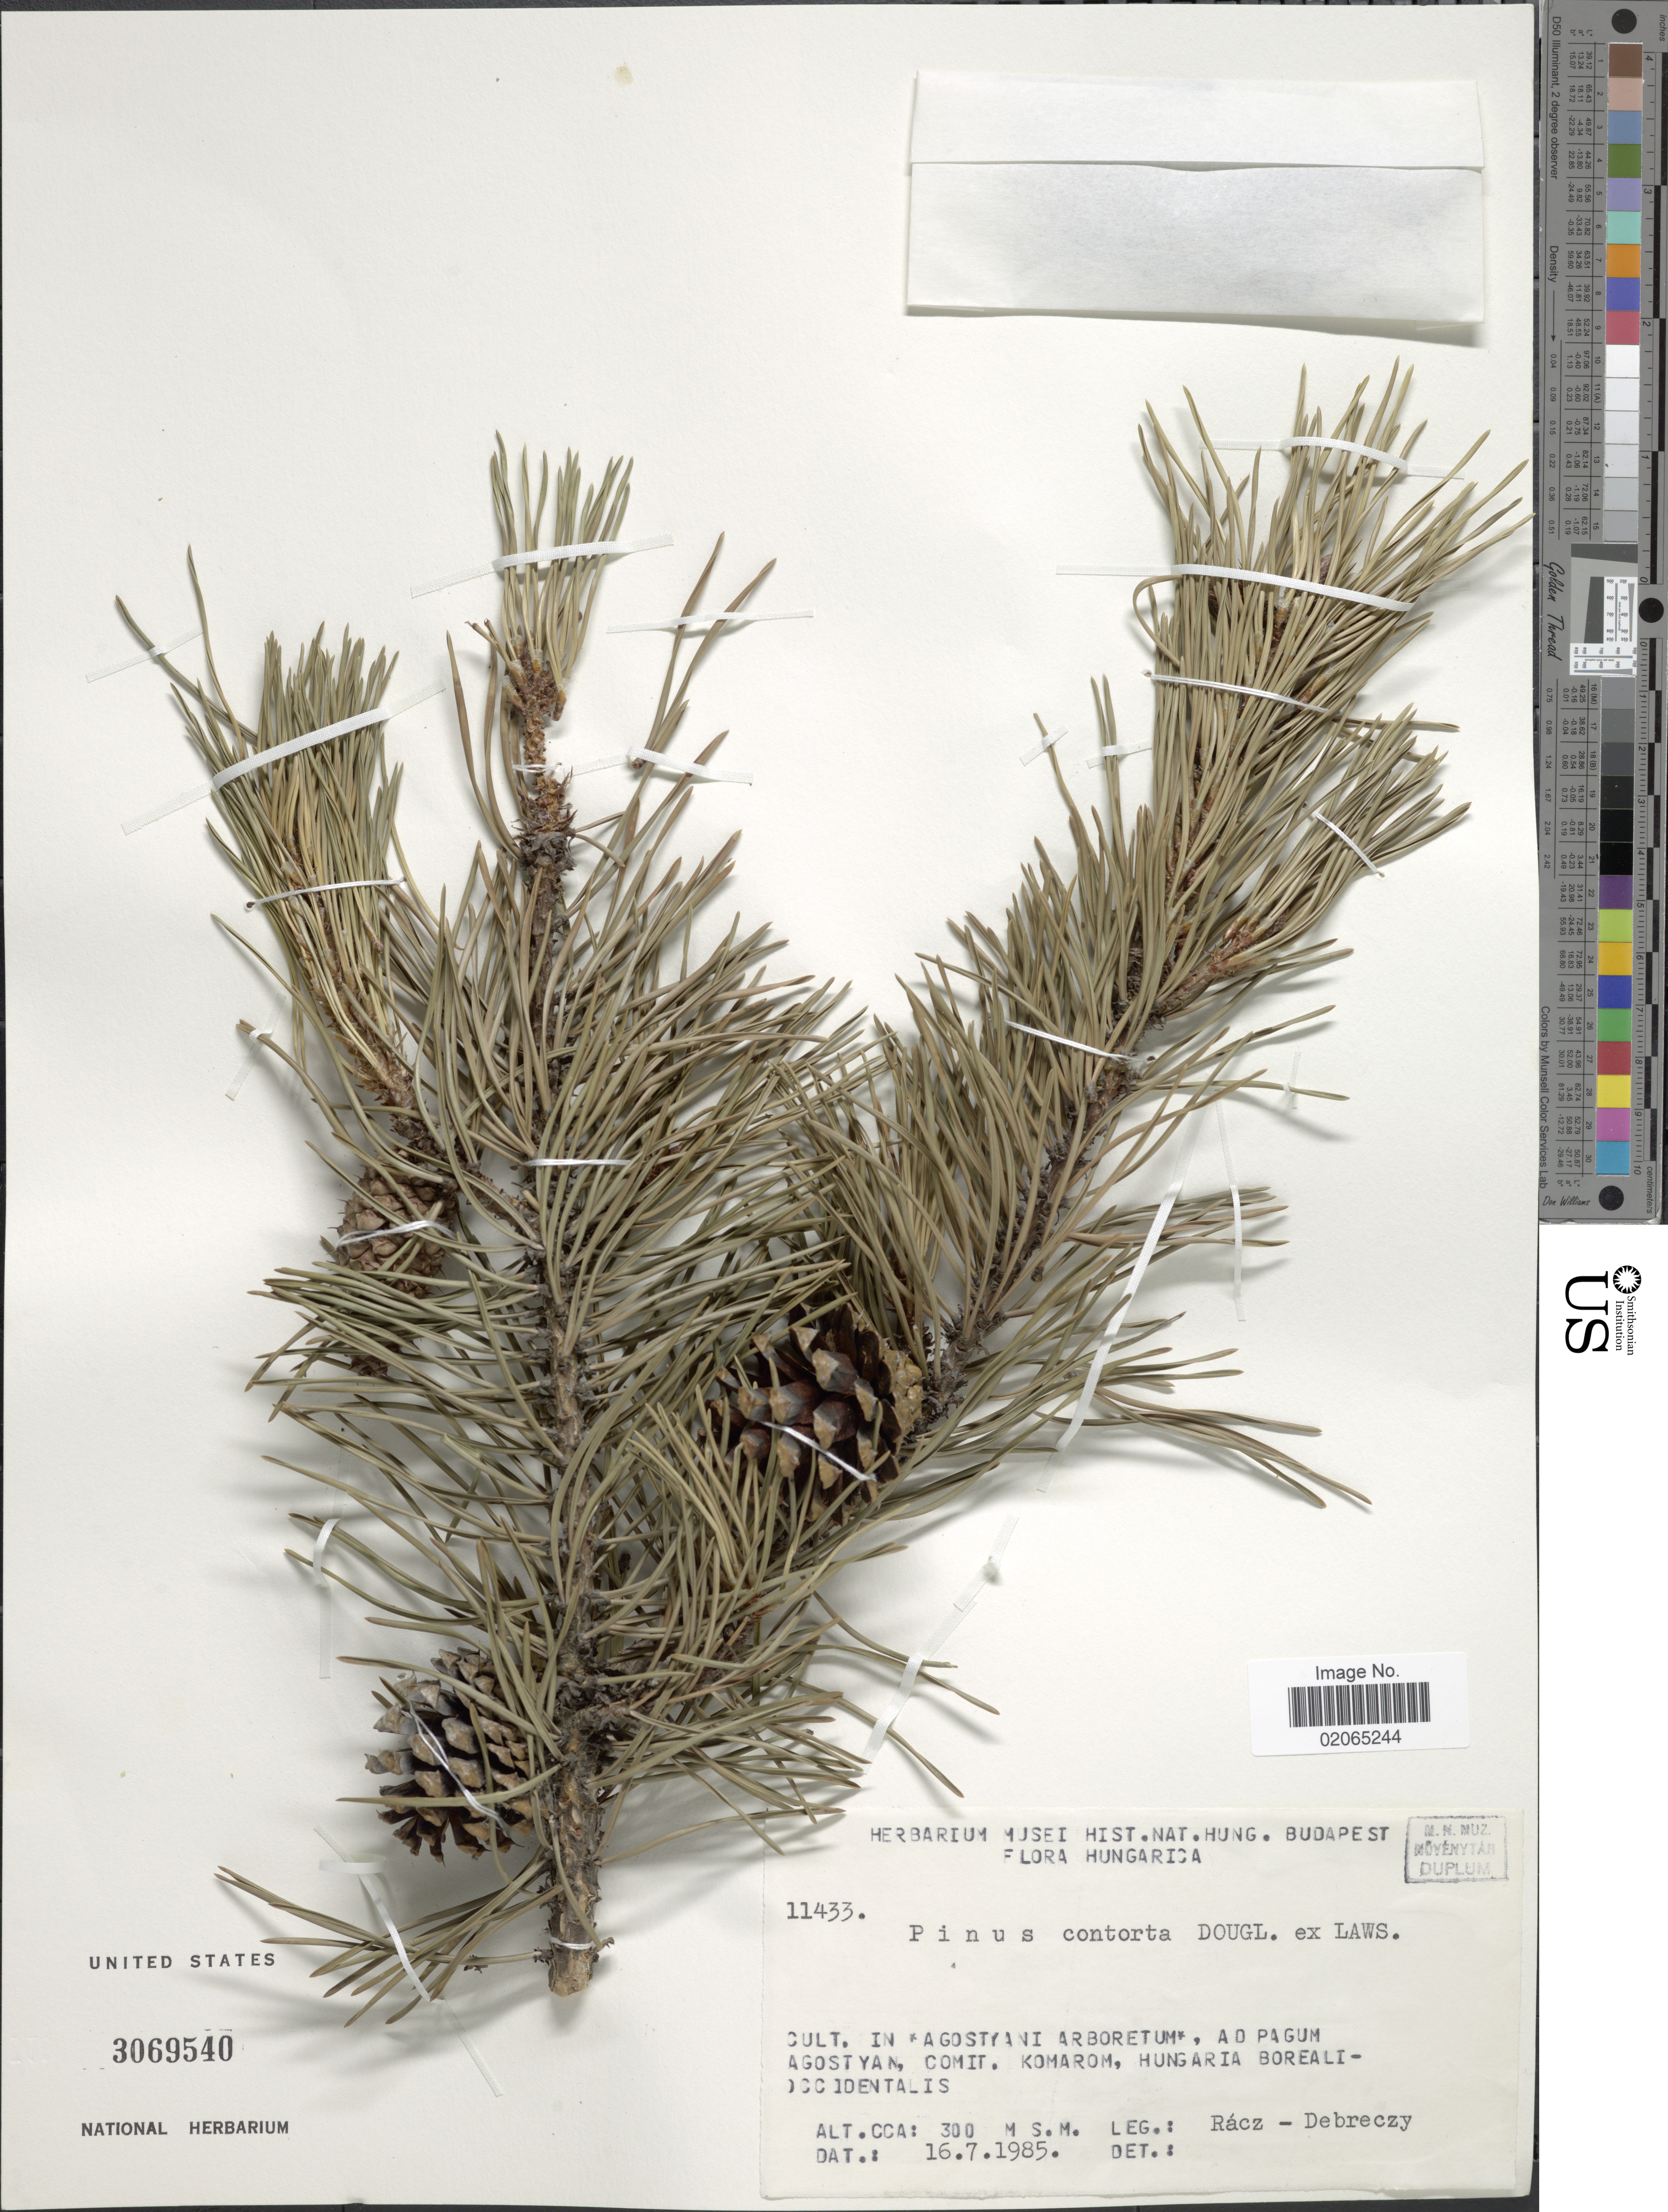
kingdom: Plantae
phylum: Tracheophyta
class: Pinopsida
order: Pinales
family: Pinaceae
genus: Pinus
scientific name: Pinus contorta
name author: Douglas ex Loudon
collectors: Rácz & Z. Debreczy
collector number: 11433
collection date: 1985-07-16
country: Hungary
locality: Cult. in Agostyani Arboretum, ad pagum Agostyan, comit. Komarom, Hungaria Boreali-Occidentalis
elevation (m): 300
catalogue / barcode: US 3069540